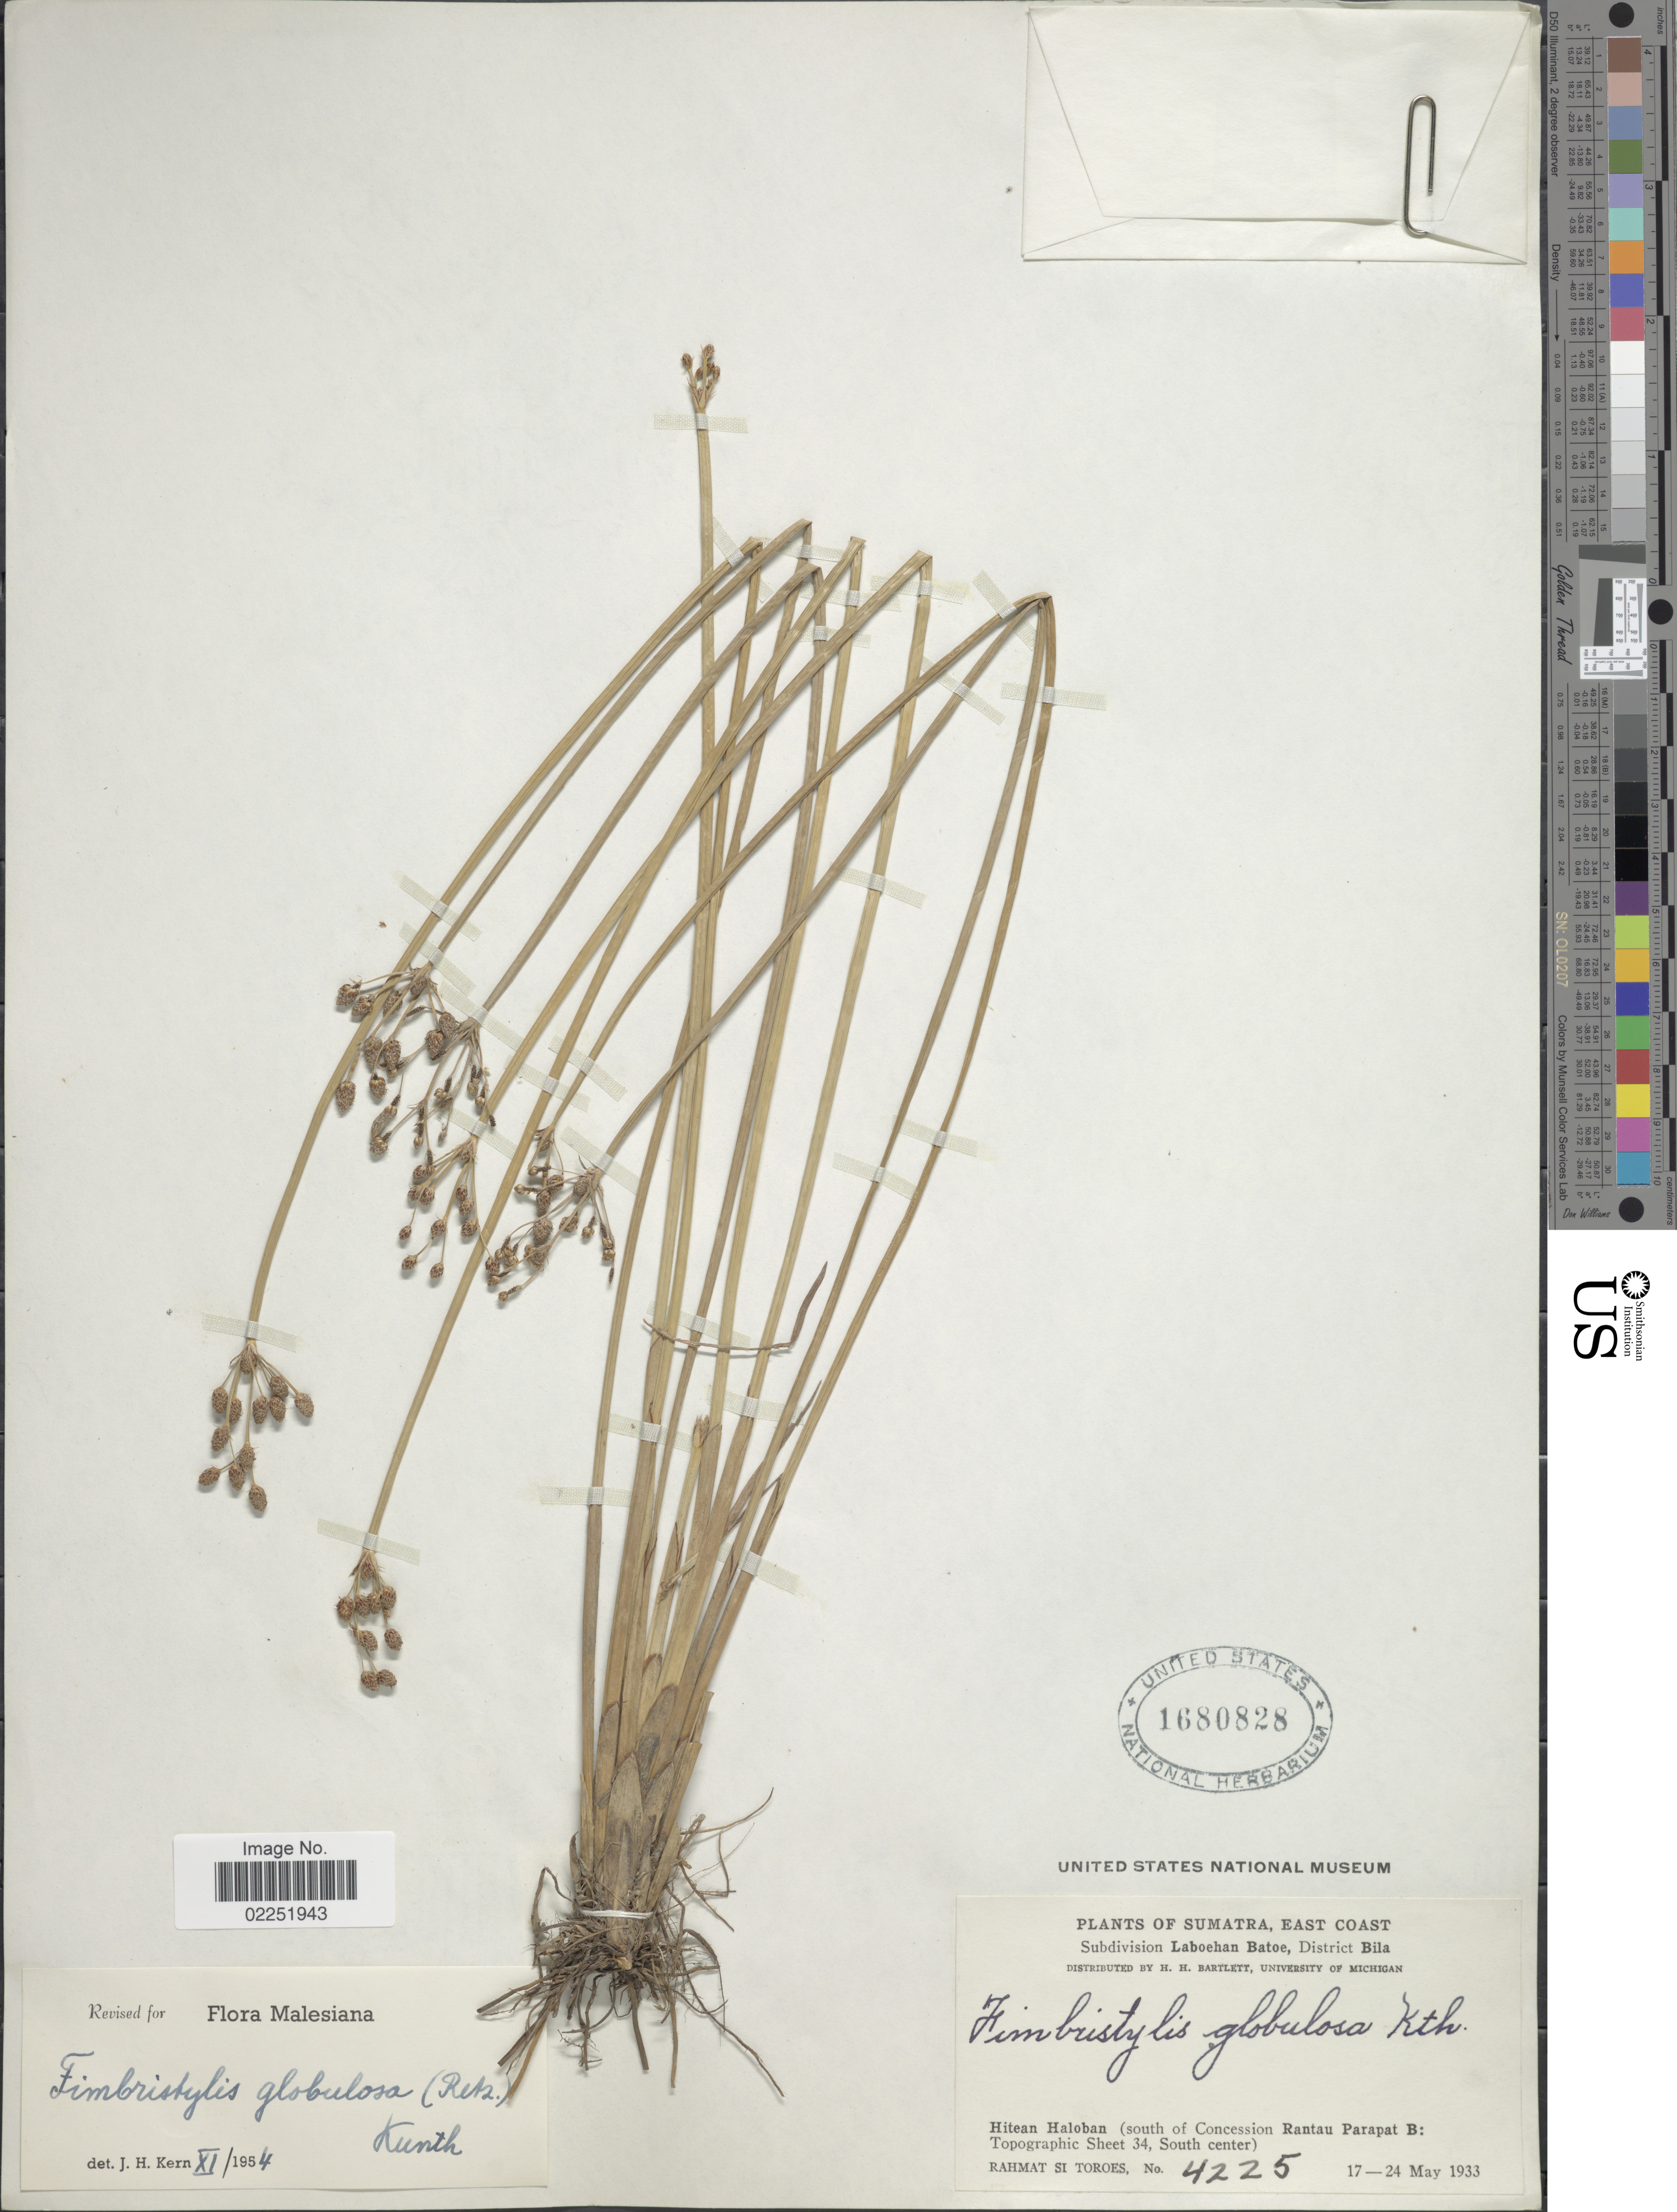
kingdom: Plantae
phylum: Tracheophyta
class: Liliopsida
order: Poales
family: Cyperaceae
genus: Fimbristylis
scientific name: Fimbristylis umbellaris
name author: (Lam.) Vahl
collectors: Rahmat Si Boeea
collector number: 4225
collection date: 1933-05-17/1933-05-24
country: Indonesia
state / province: Sumatra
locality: East Coast, Subdivision Laboehan Batoe, District Bila, Hitean Haloban (south of Concession Rantau Parapat B: Topographic Sheet 34, South center)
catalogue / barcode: US 1680828